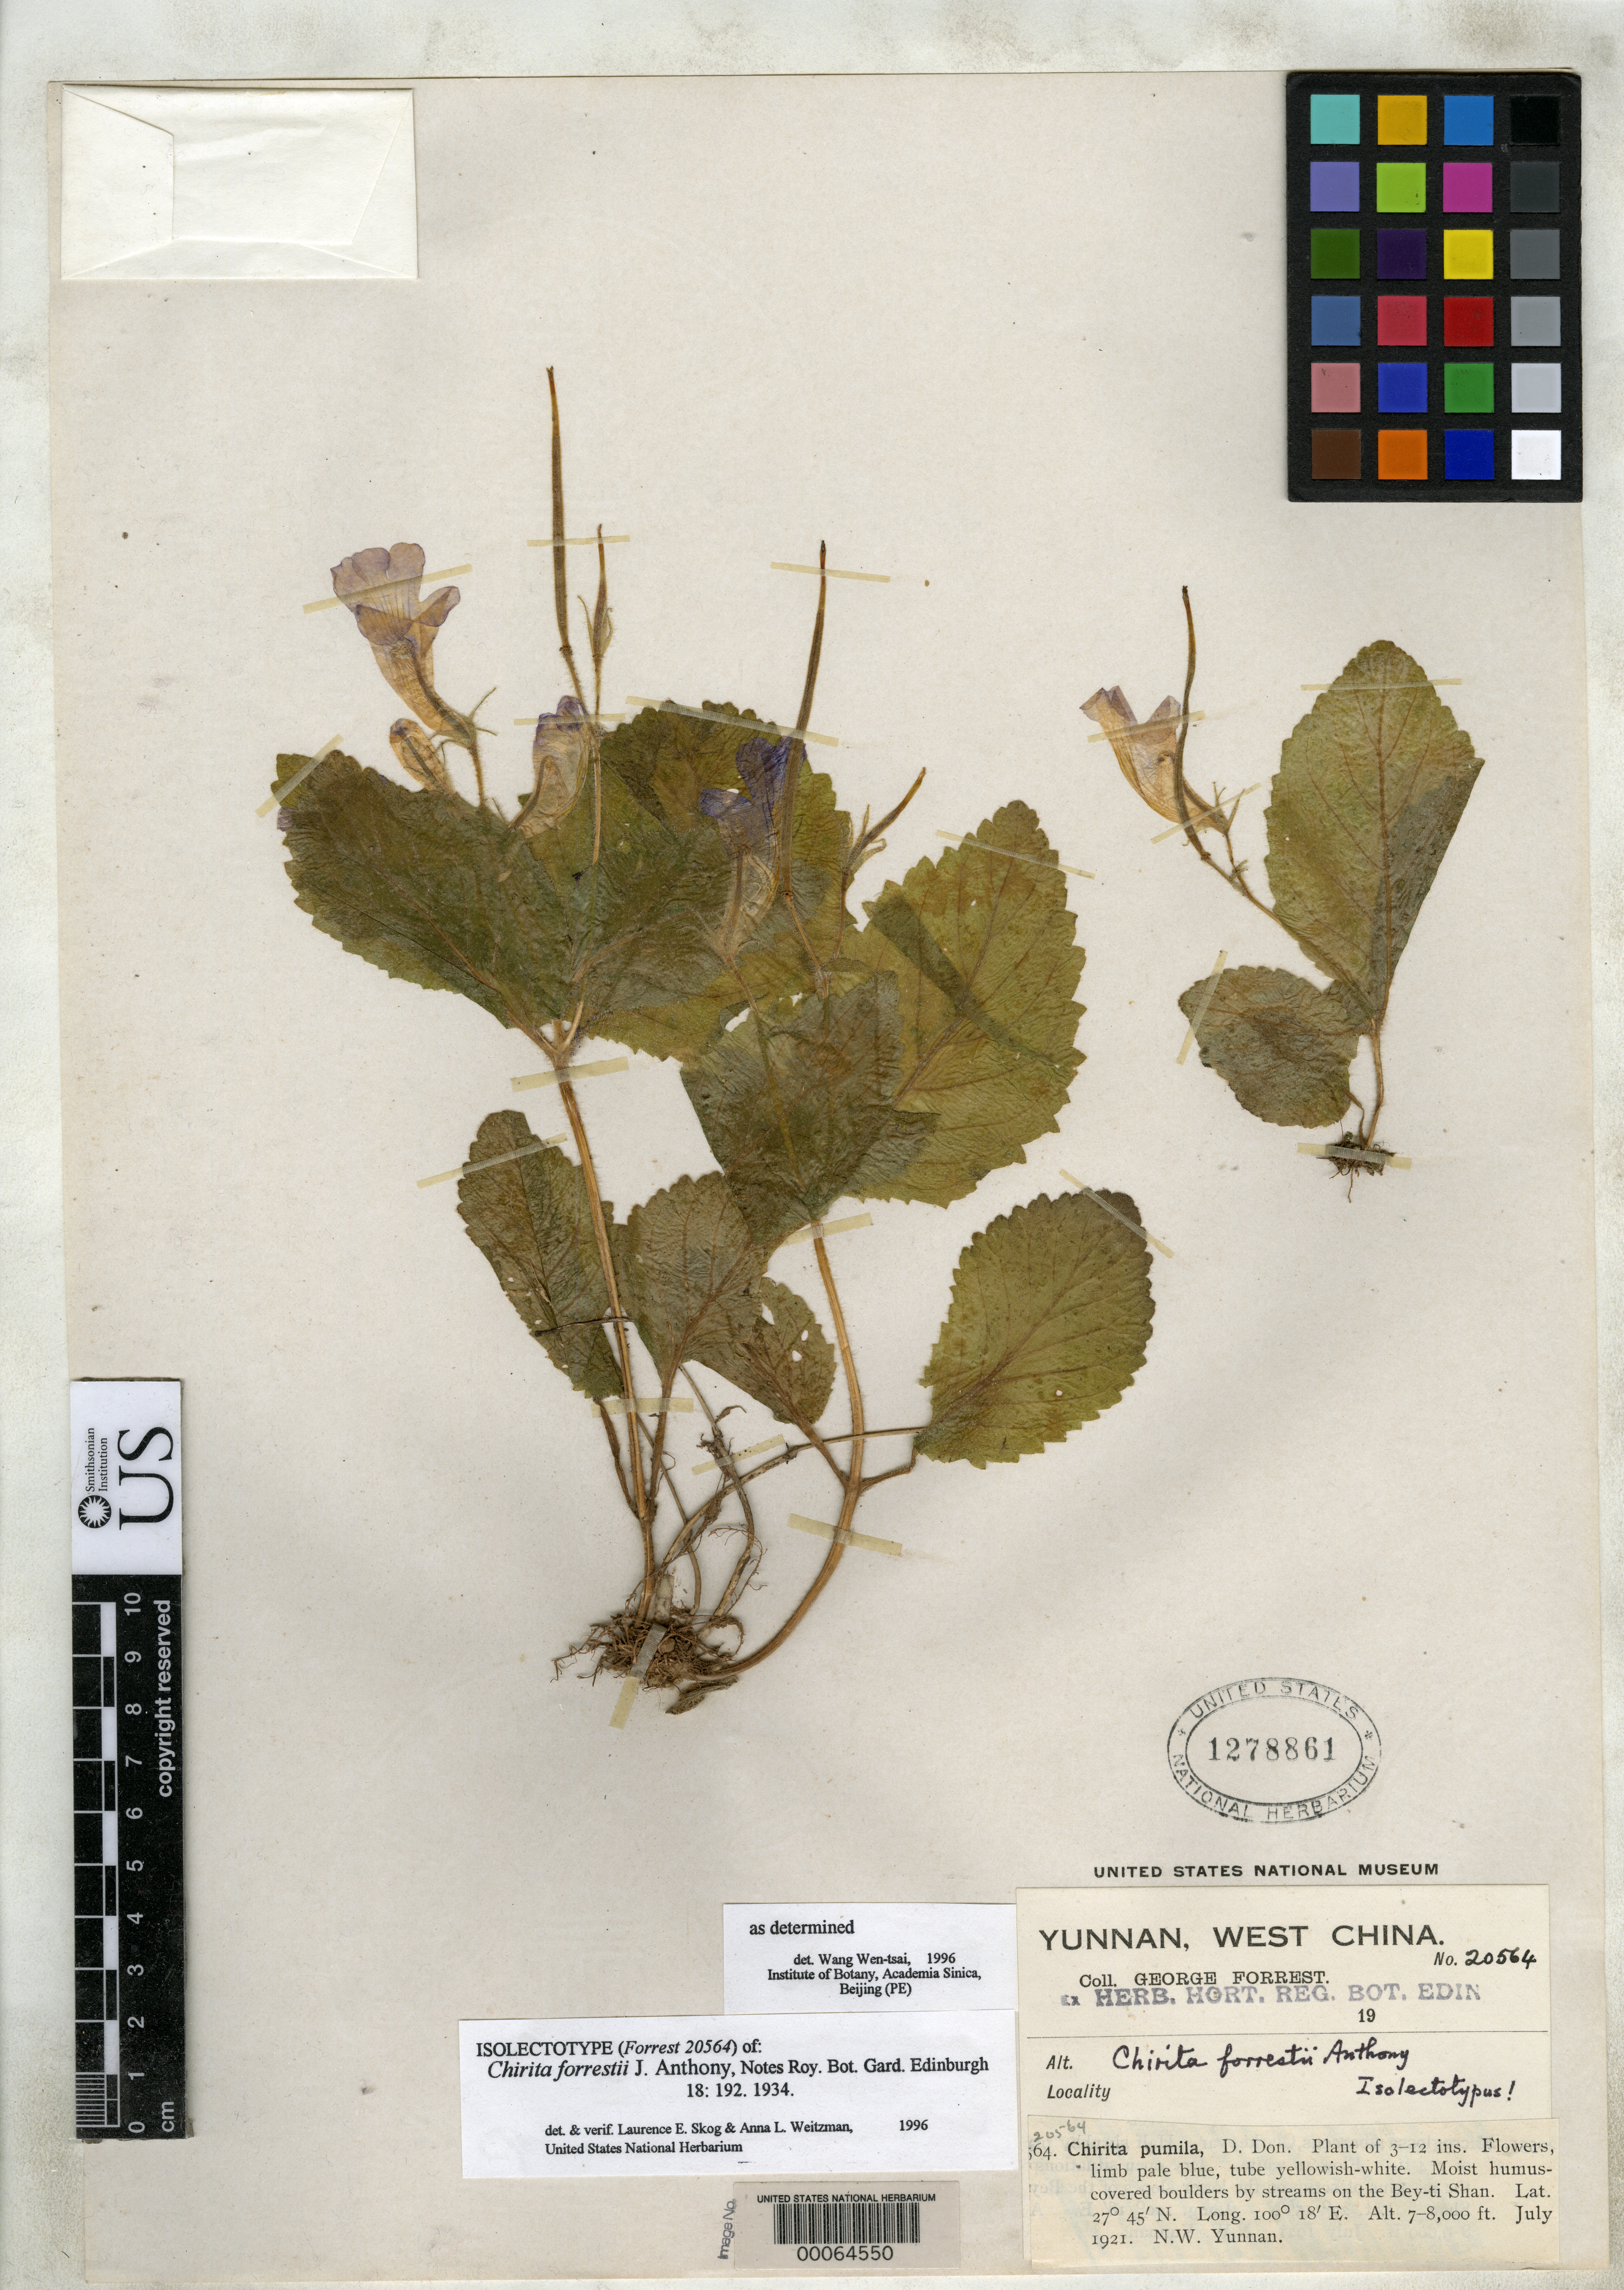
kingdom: Plantae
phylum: Tracheophyta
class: Magnoliopsida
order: Lamiales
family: Gesneriaceae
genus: Chirita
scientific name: Chirita forrestii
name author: J. Anthony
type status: Isosyntype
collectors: G. Forrest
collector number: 20564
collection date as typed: Jul 1921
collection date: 1921-07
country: China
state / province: Yunnan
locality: Streams on Bey-ti Shan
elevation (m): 2134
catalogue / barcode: US 1278861